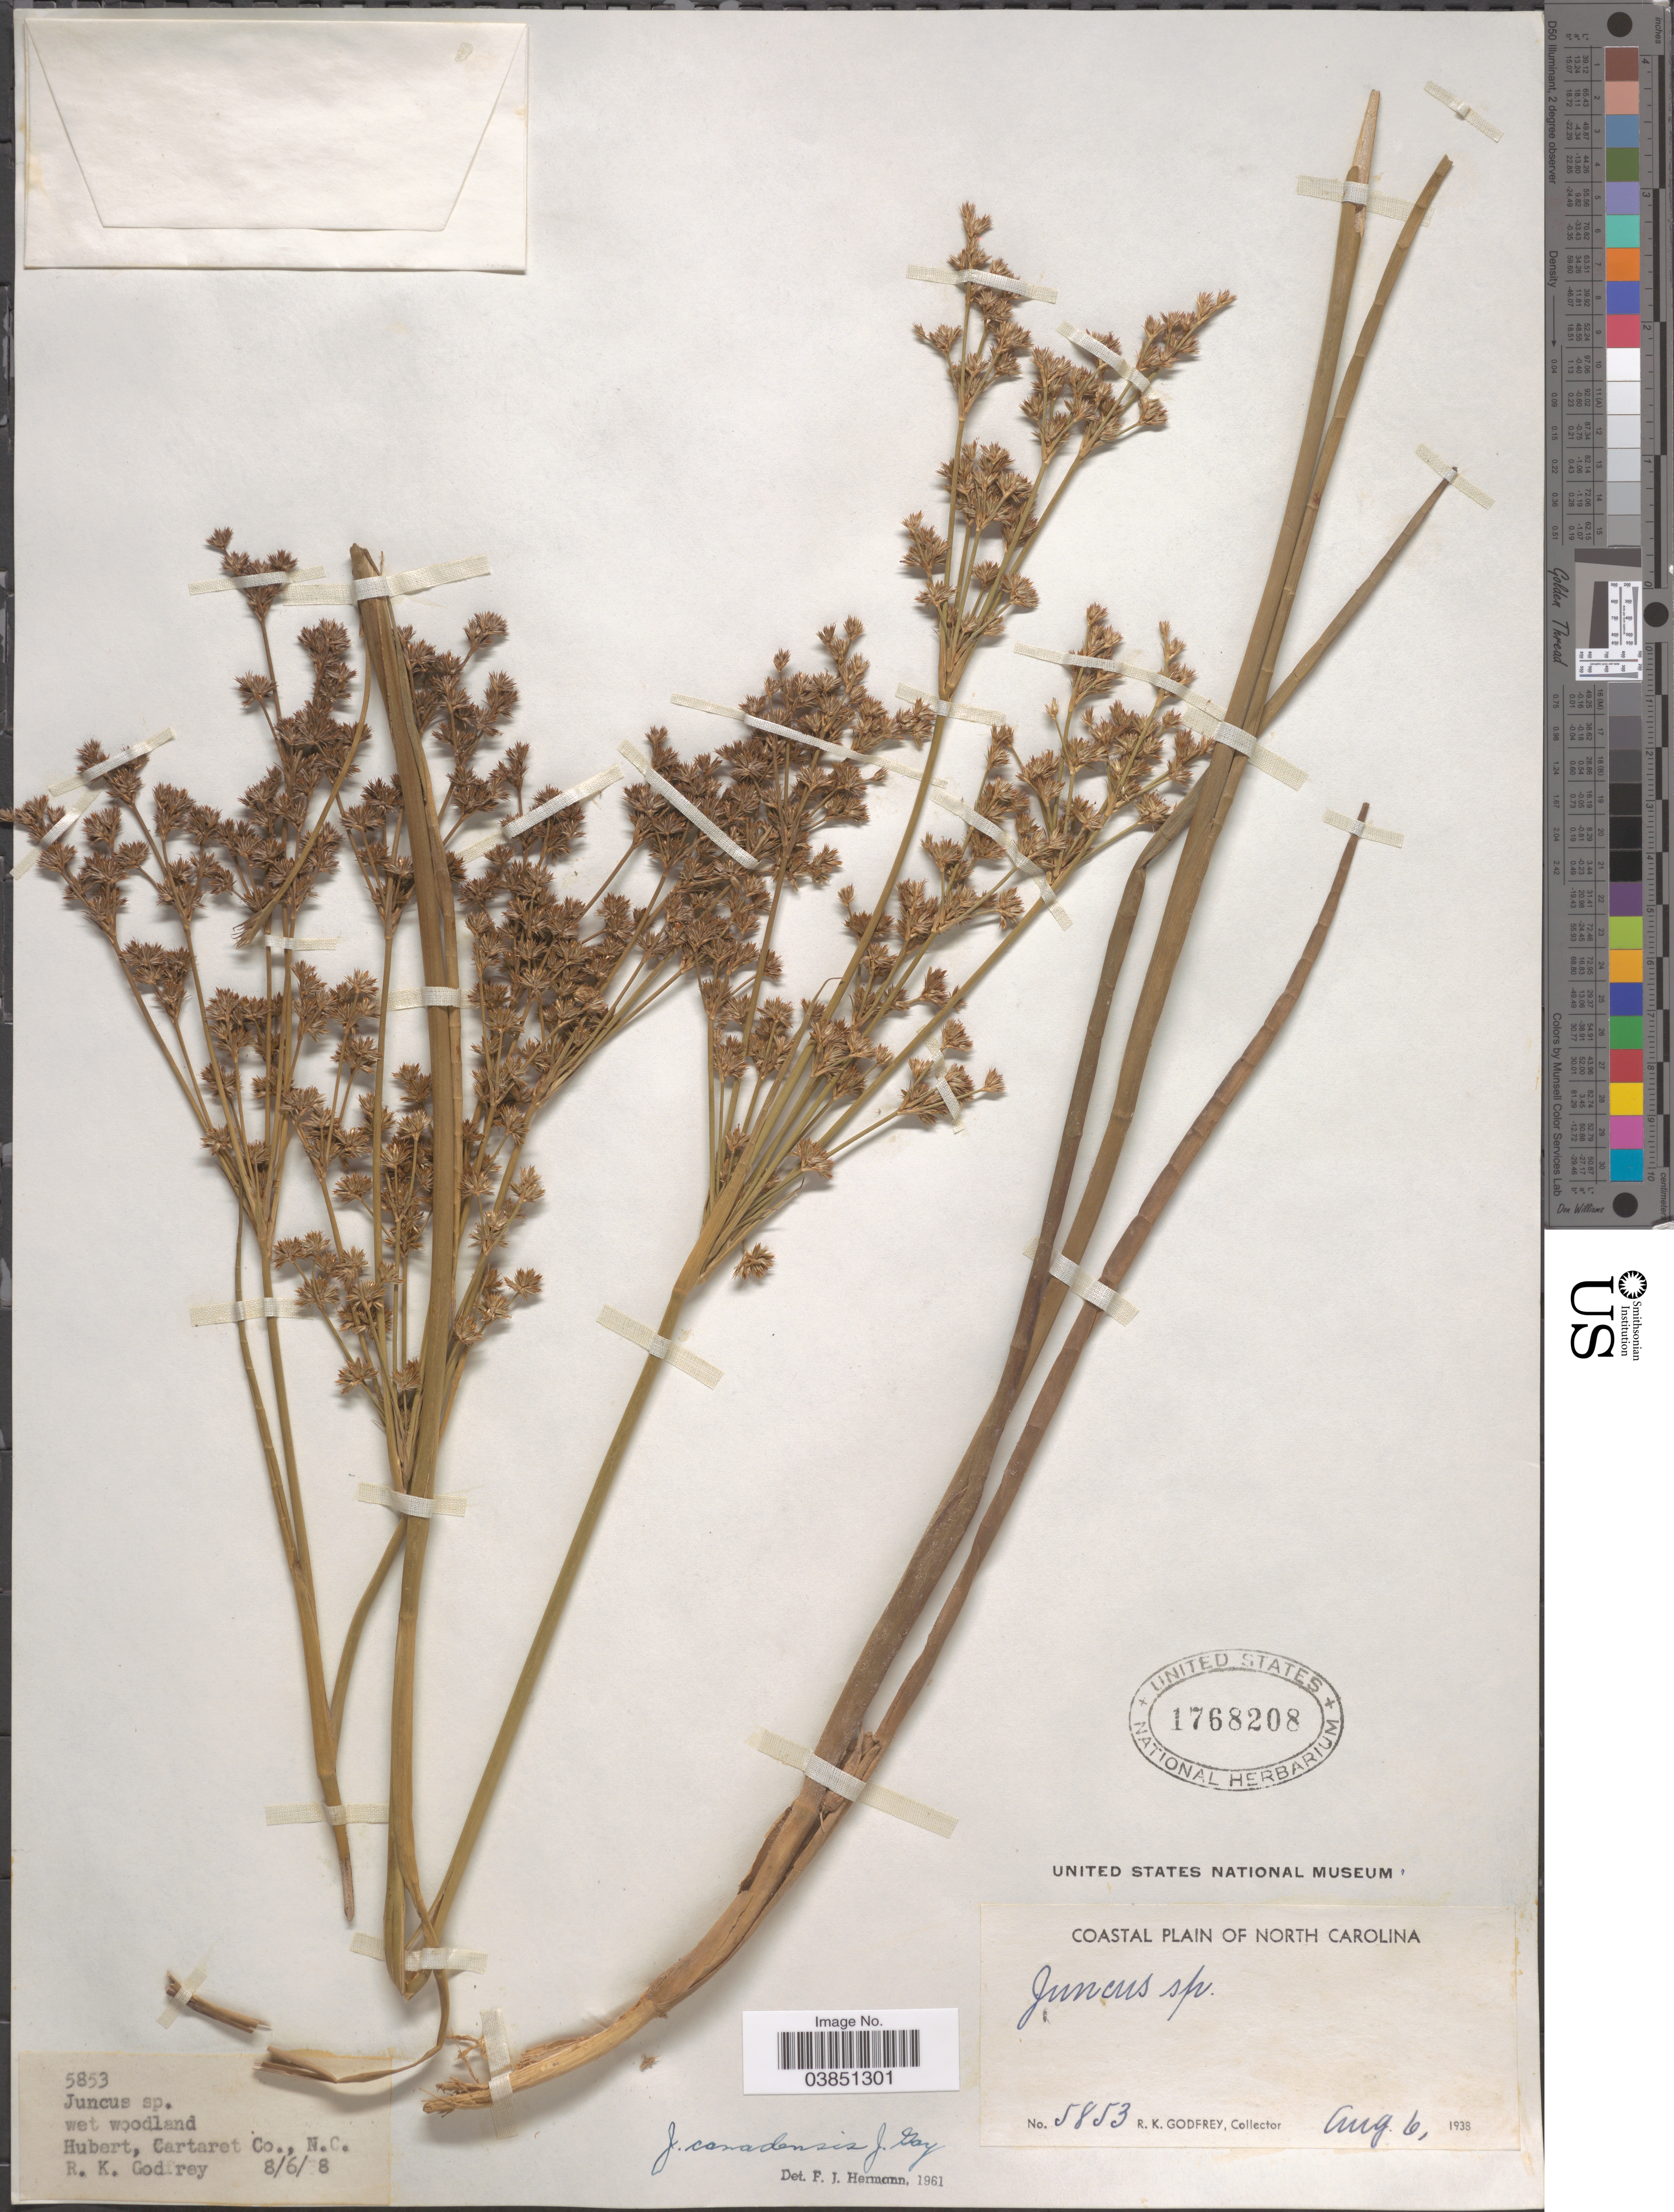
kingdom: Plantae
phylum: Tracheophyta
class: Liliopsida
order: Poales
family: Juncaceae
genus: Juncus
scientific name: Juncus canadensis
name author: J. Gay ex Laharpe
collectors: R. K. Godfrey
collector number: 5853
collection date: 1938-08-06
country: United States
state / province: North Carolina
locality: Coastal Plain of North Carolina. Hubert, Cartaret Co.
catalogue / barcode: US 1768208